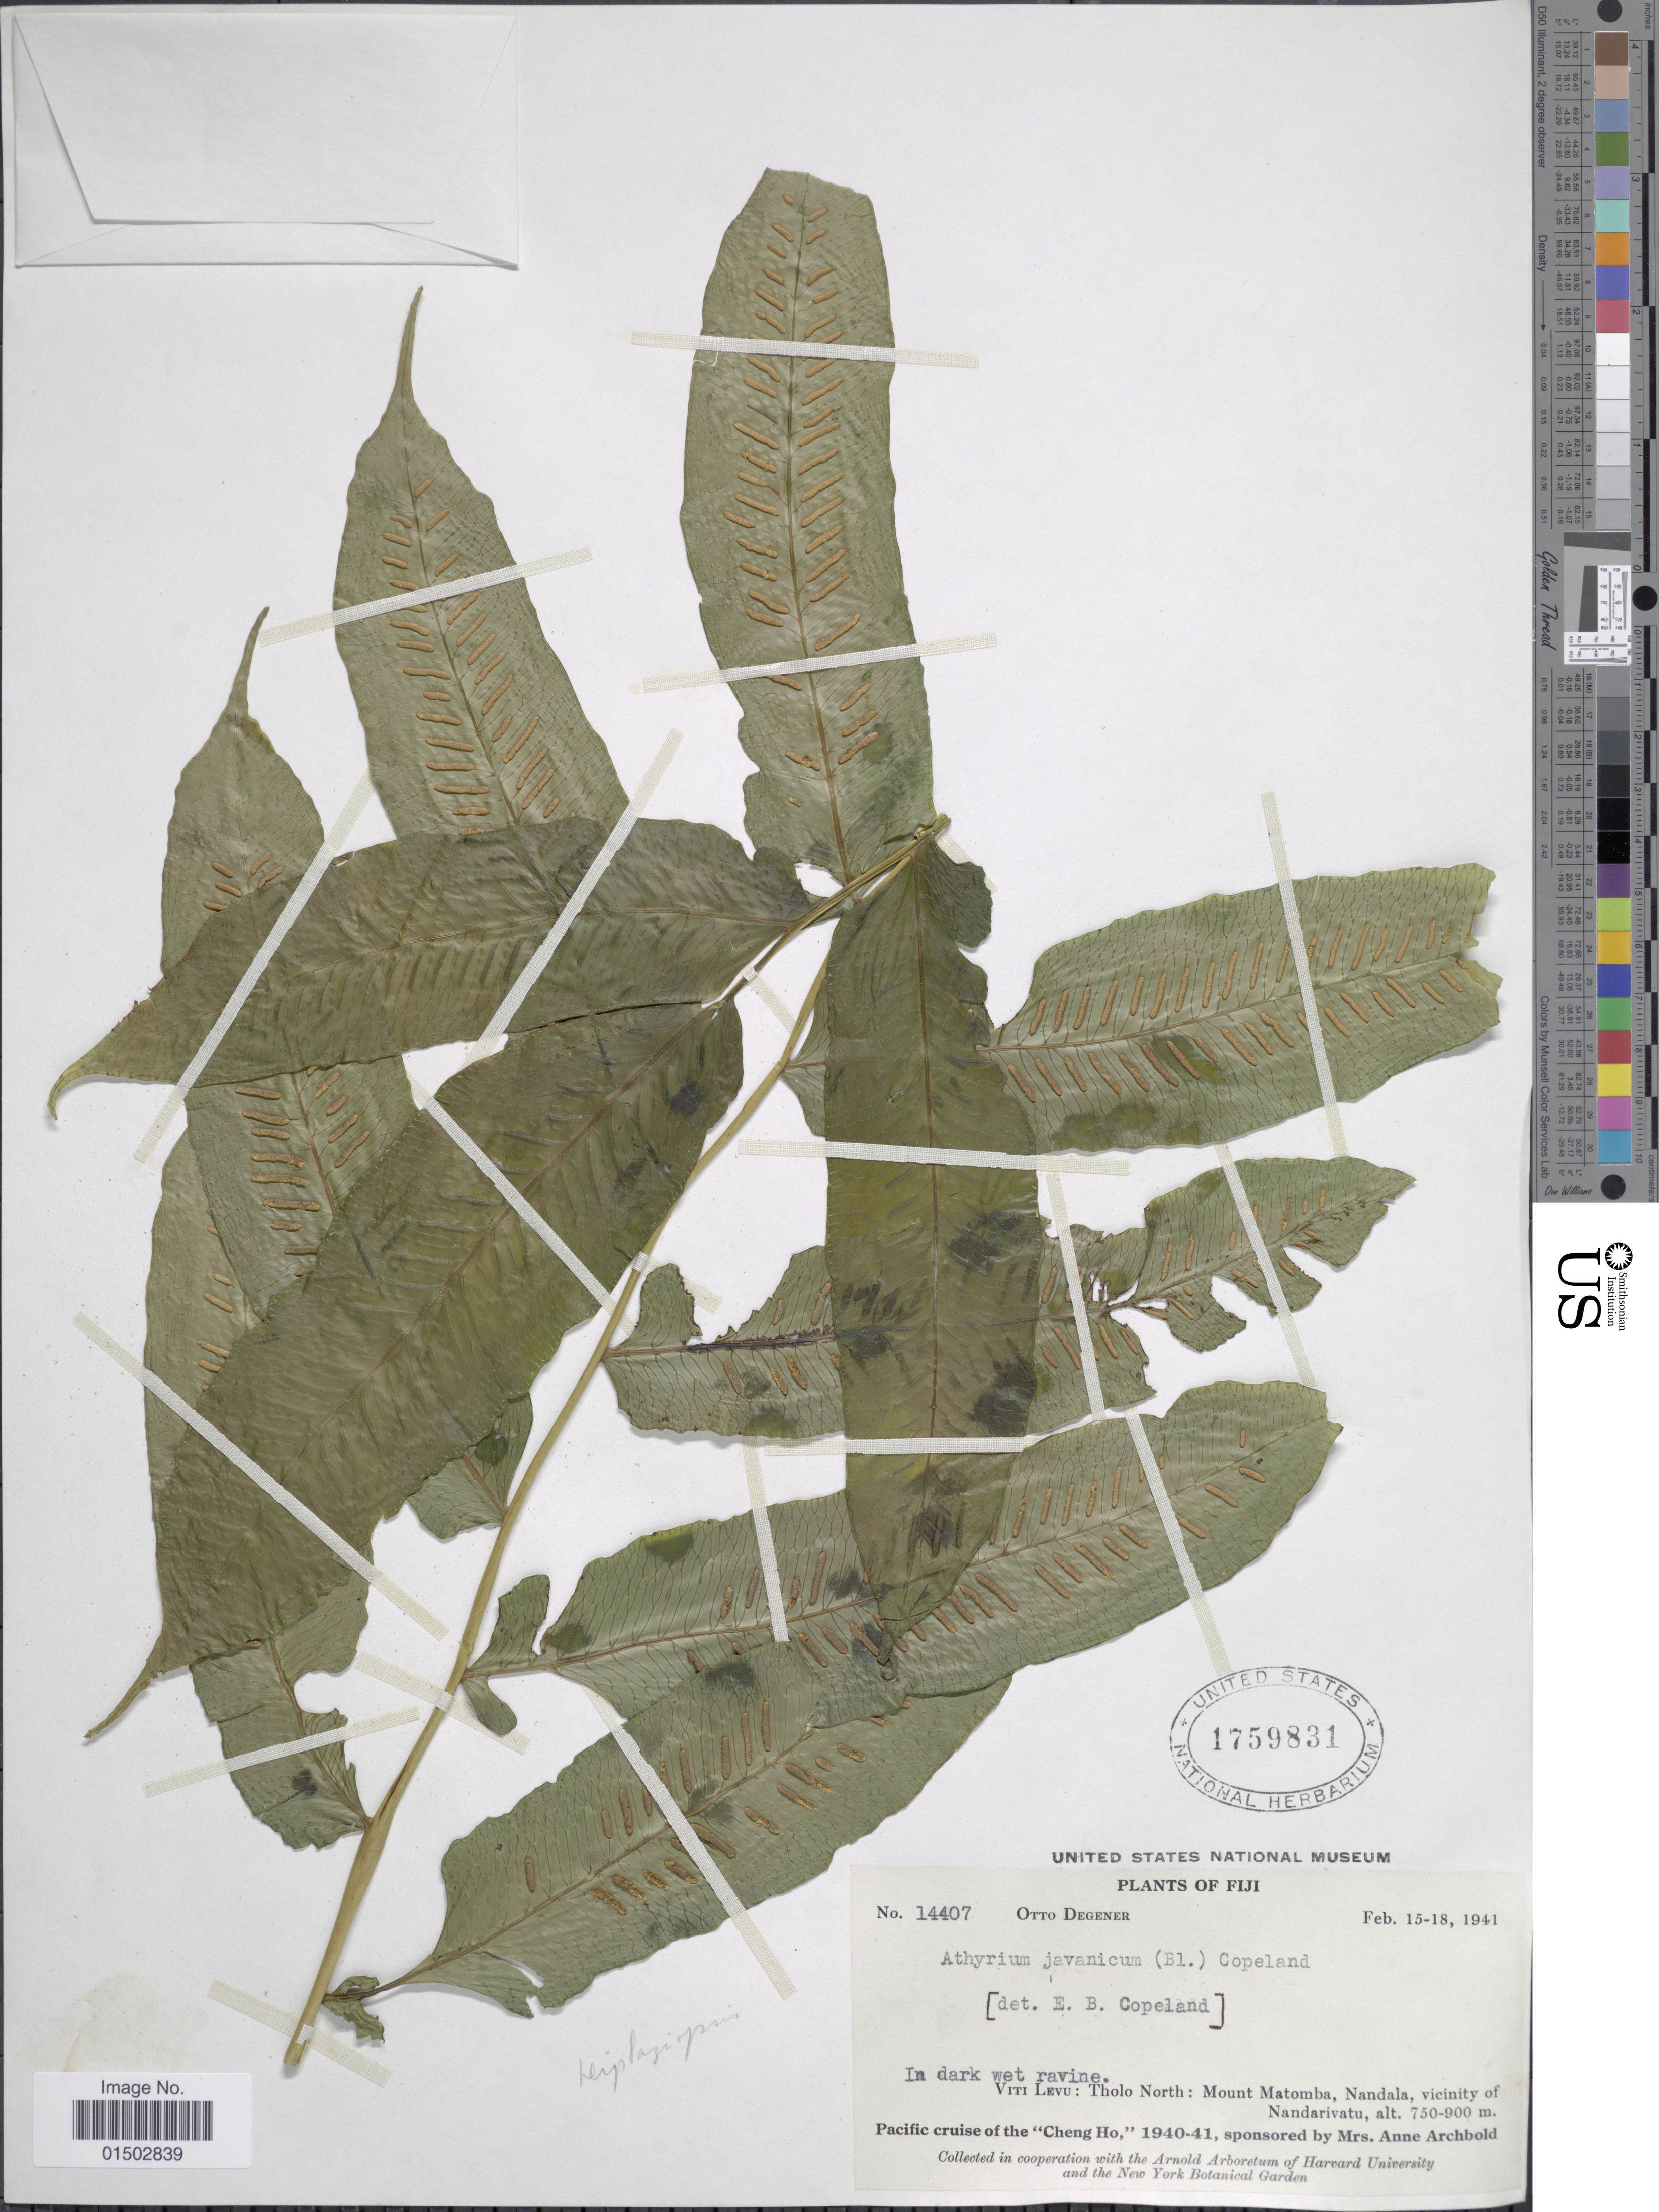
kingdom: Plantae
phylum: Tracheophyta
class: Polypodiopsida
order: Polypodiales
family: Diplaziopsidaceae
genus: Diplaziopsis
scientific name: Diplaziopsis javanica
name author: (Blume) C. Chr.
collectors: O. Degener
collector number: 14407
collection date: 1941-02-15/1941-02-18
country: Fiji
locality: In dark wet ravine. Viti Levu: Tholo North: Mount Matomba, Nandala, vicinity of Nandarivatu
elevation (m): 750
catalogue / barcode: US 1759831